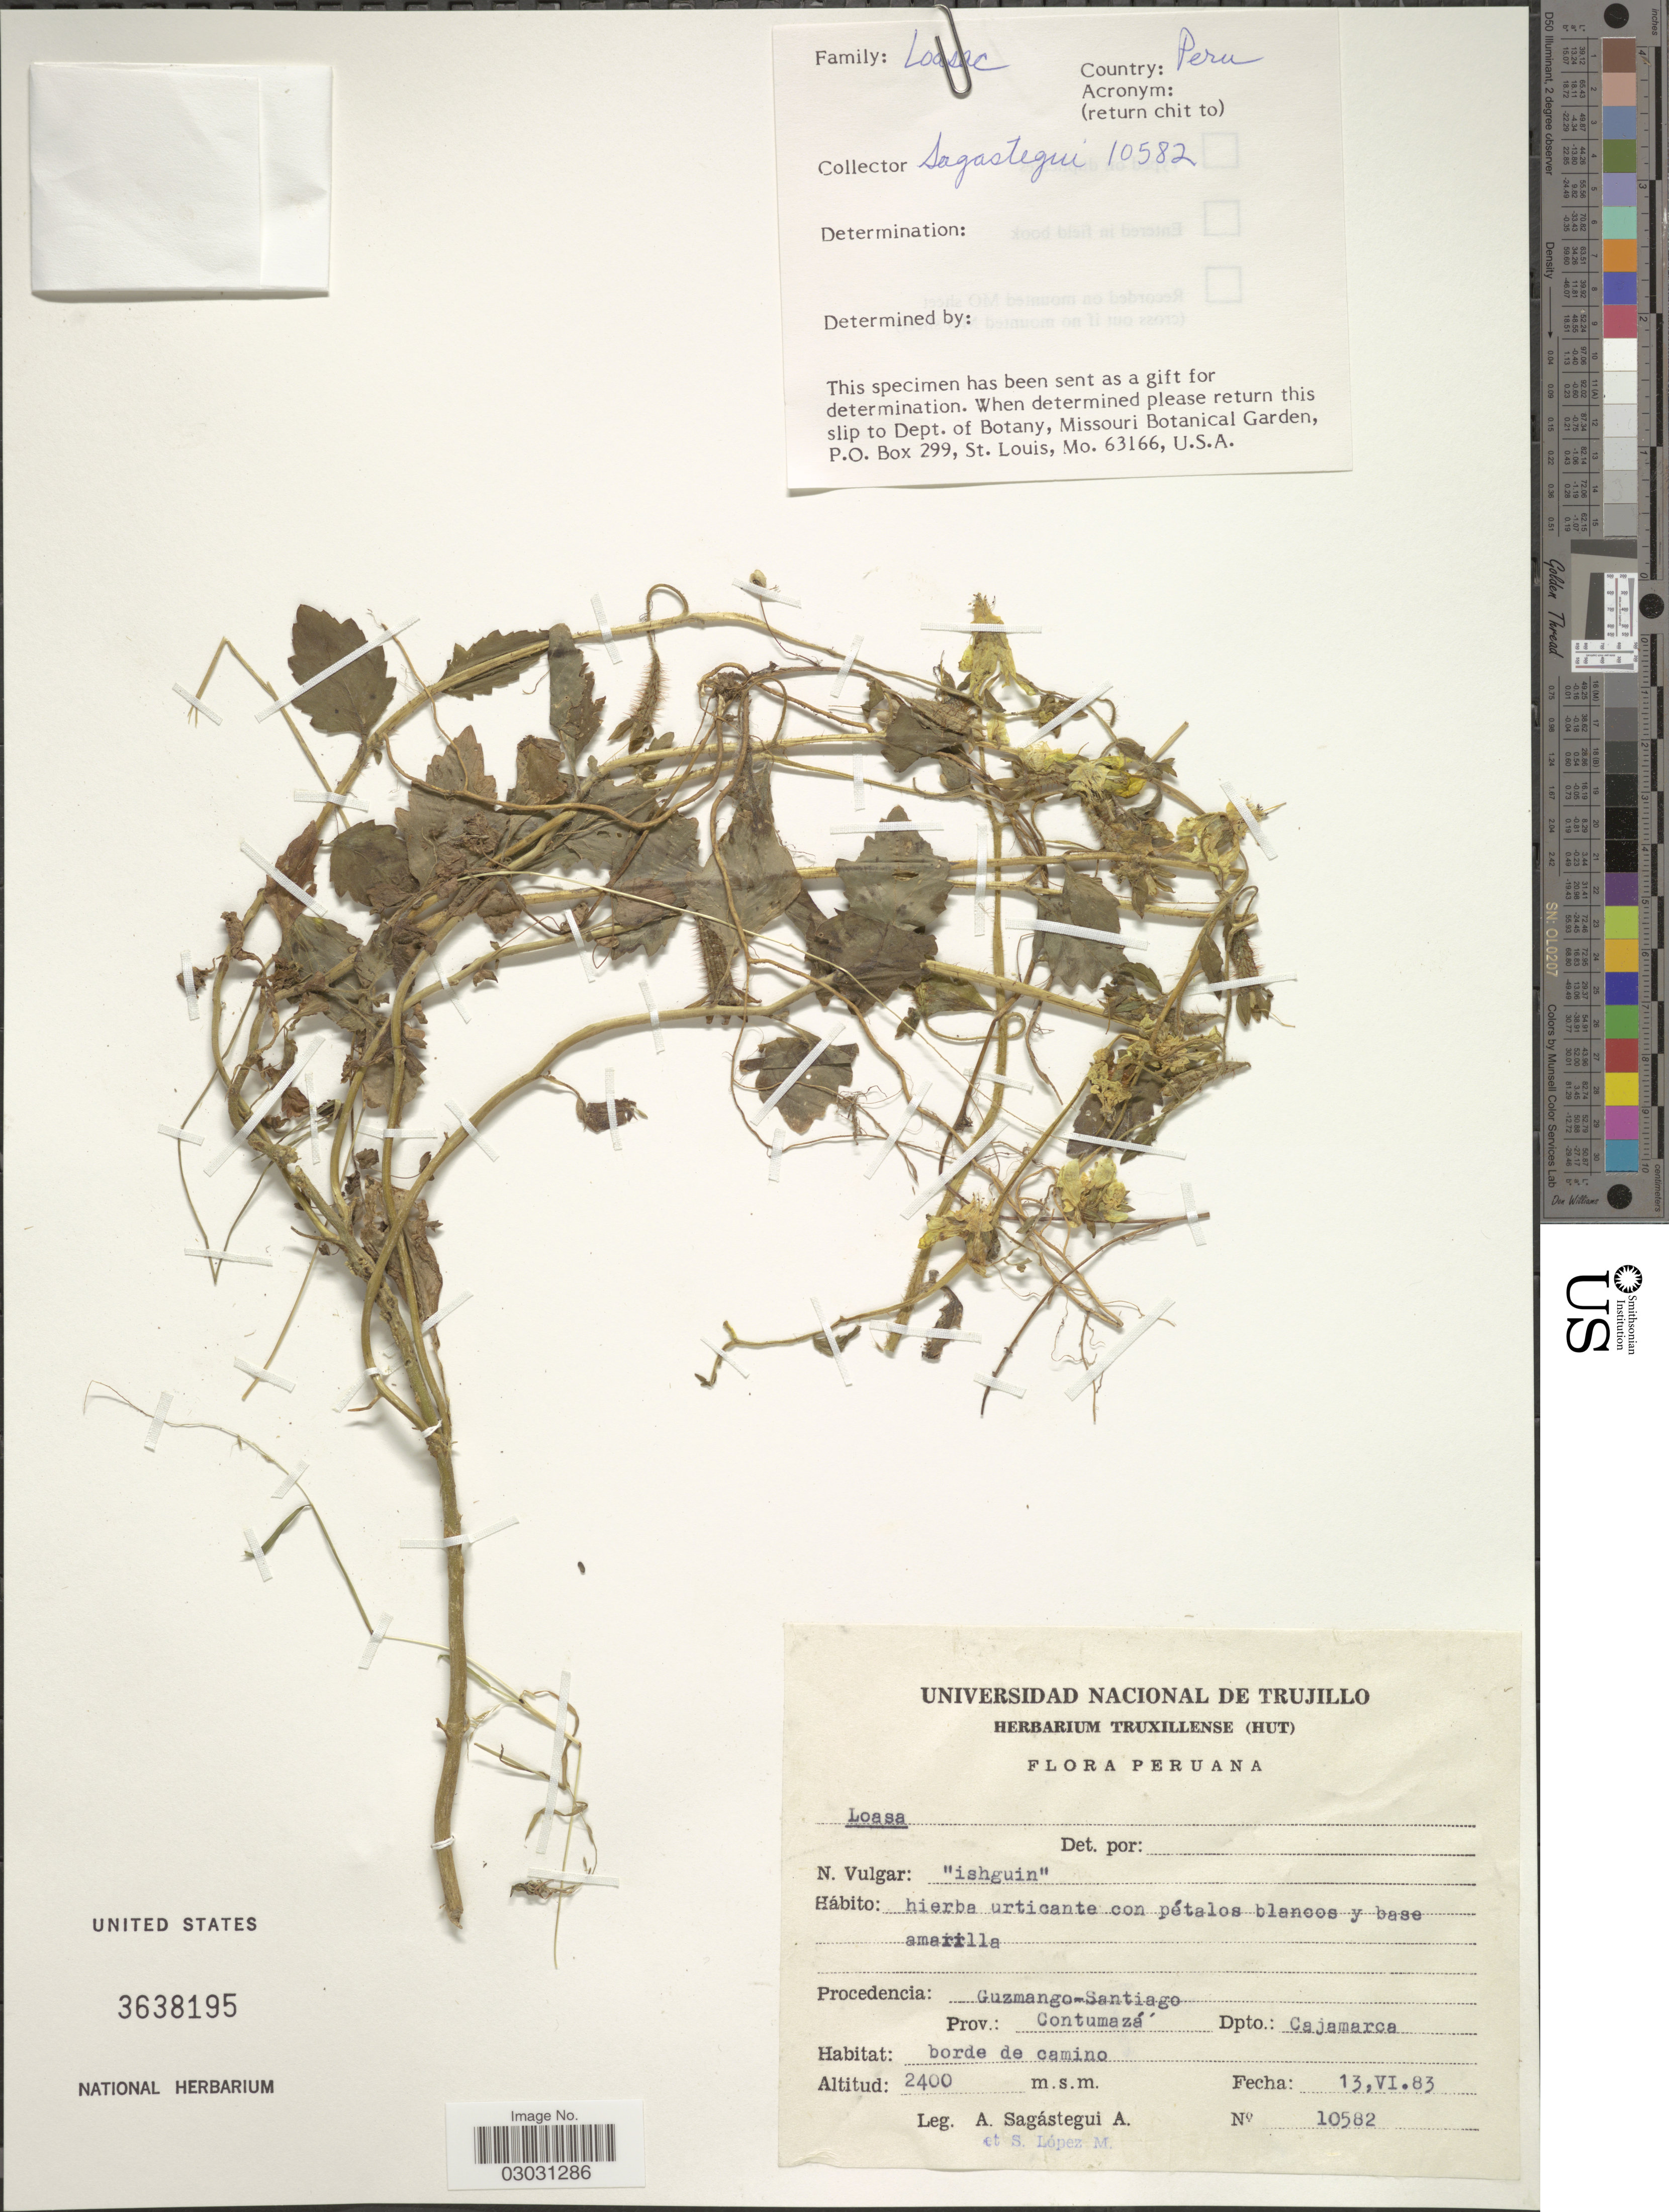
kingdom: Plantae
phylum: Tracheophyta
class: Magnoliopsida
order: Cornales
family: Loasaceae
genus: Loasa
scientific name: Loasa sp.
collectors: A. Sagástegui A. & S. Lopez M.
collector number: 10582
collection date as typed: Transcribed d/m/y: 13/6/83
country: Peru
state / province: Cajamarca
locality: Guzmango-Santiago, Prov.: Contumazá, Dpto. Cajamarca.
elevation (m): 2400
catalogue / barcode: US 3638195